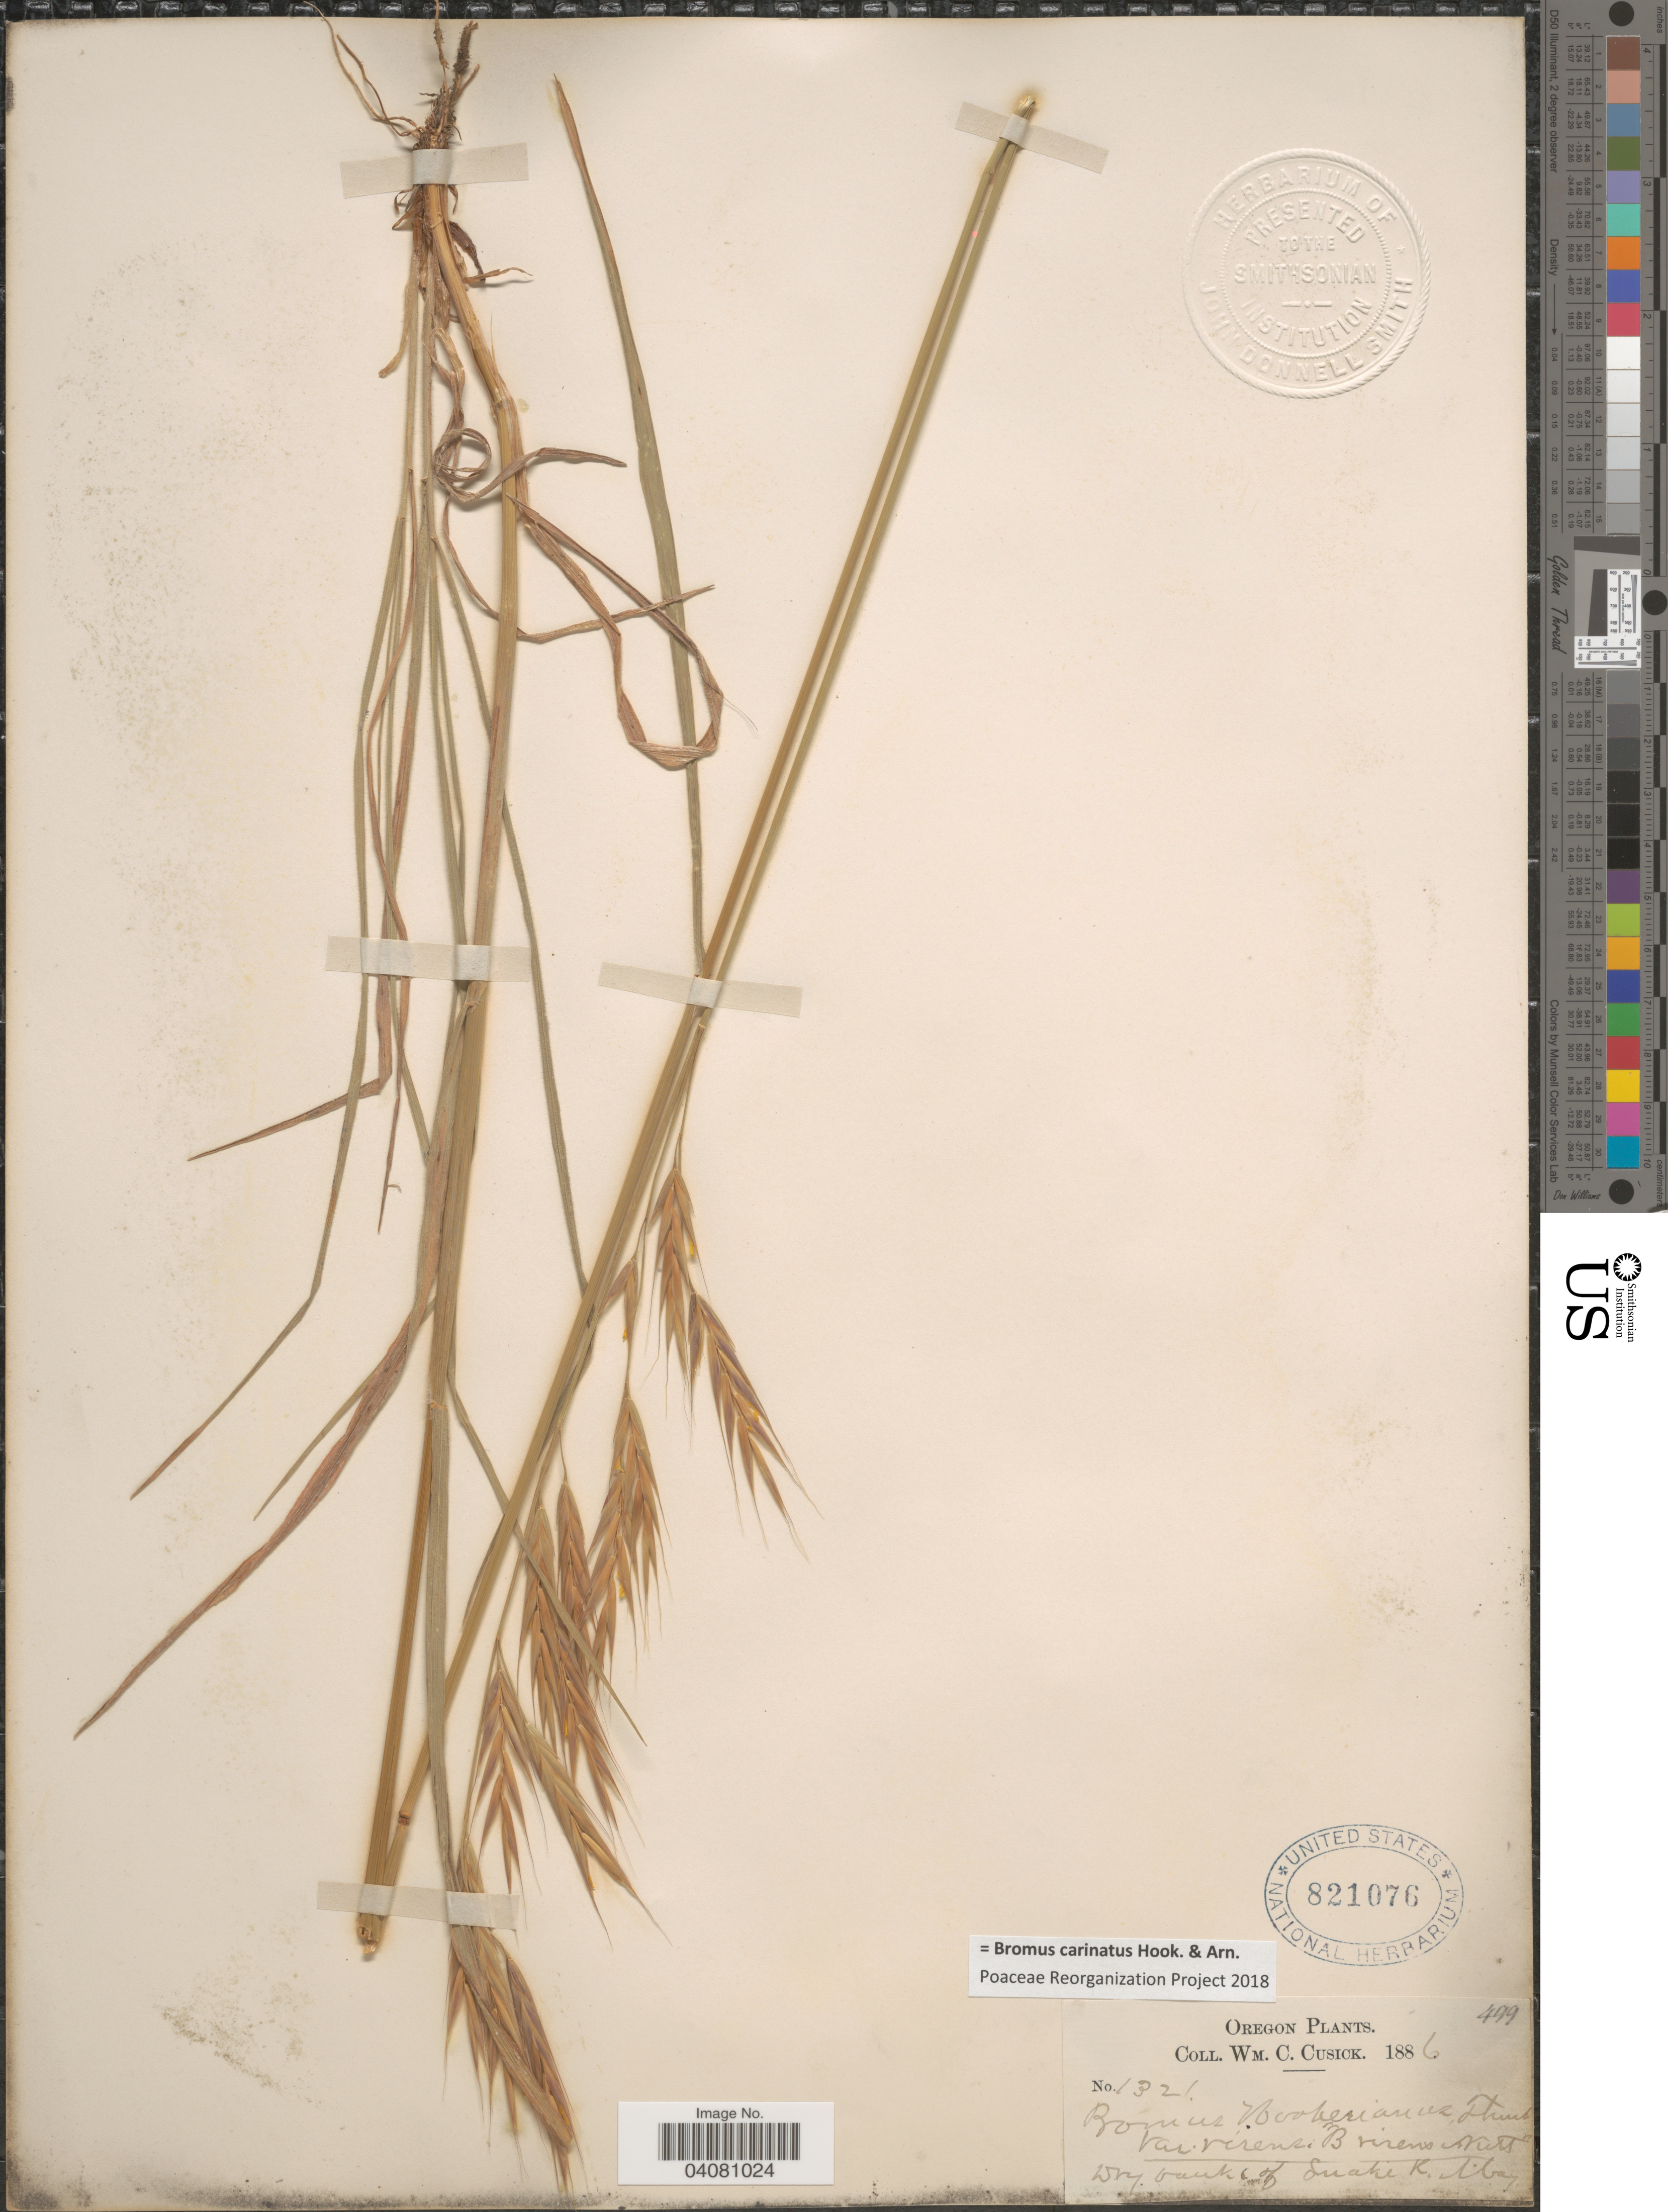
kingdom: Plantae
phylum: Tracheophyta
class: Liliopsida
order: Poales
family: Poaceae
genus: Bromus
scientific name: Bromus carinatus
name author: Hook. & Arn.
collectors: W. C. Cusick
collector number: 1321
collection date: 1886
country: United States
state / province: Oregon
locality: Dry bank of Luaki R. bay.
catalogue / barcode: US 821076